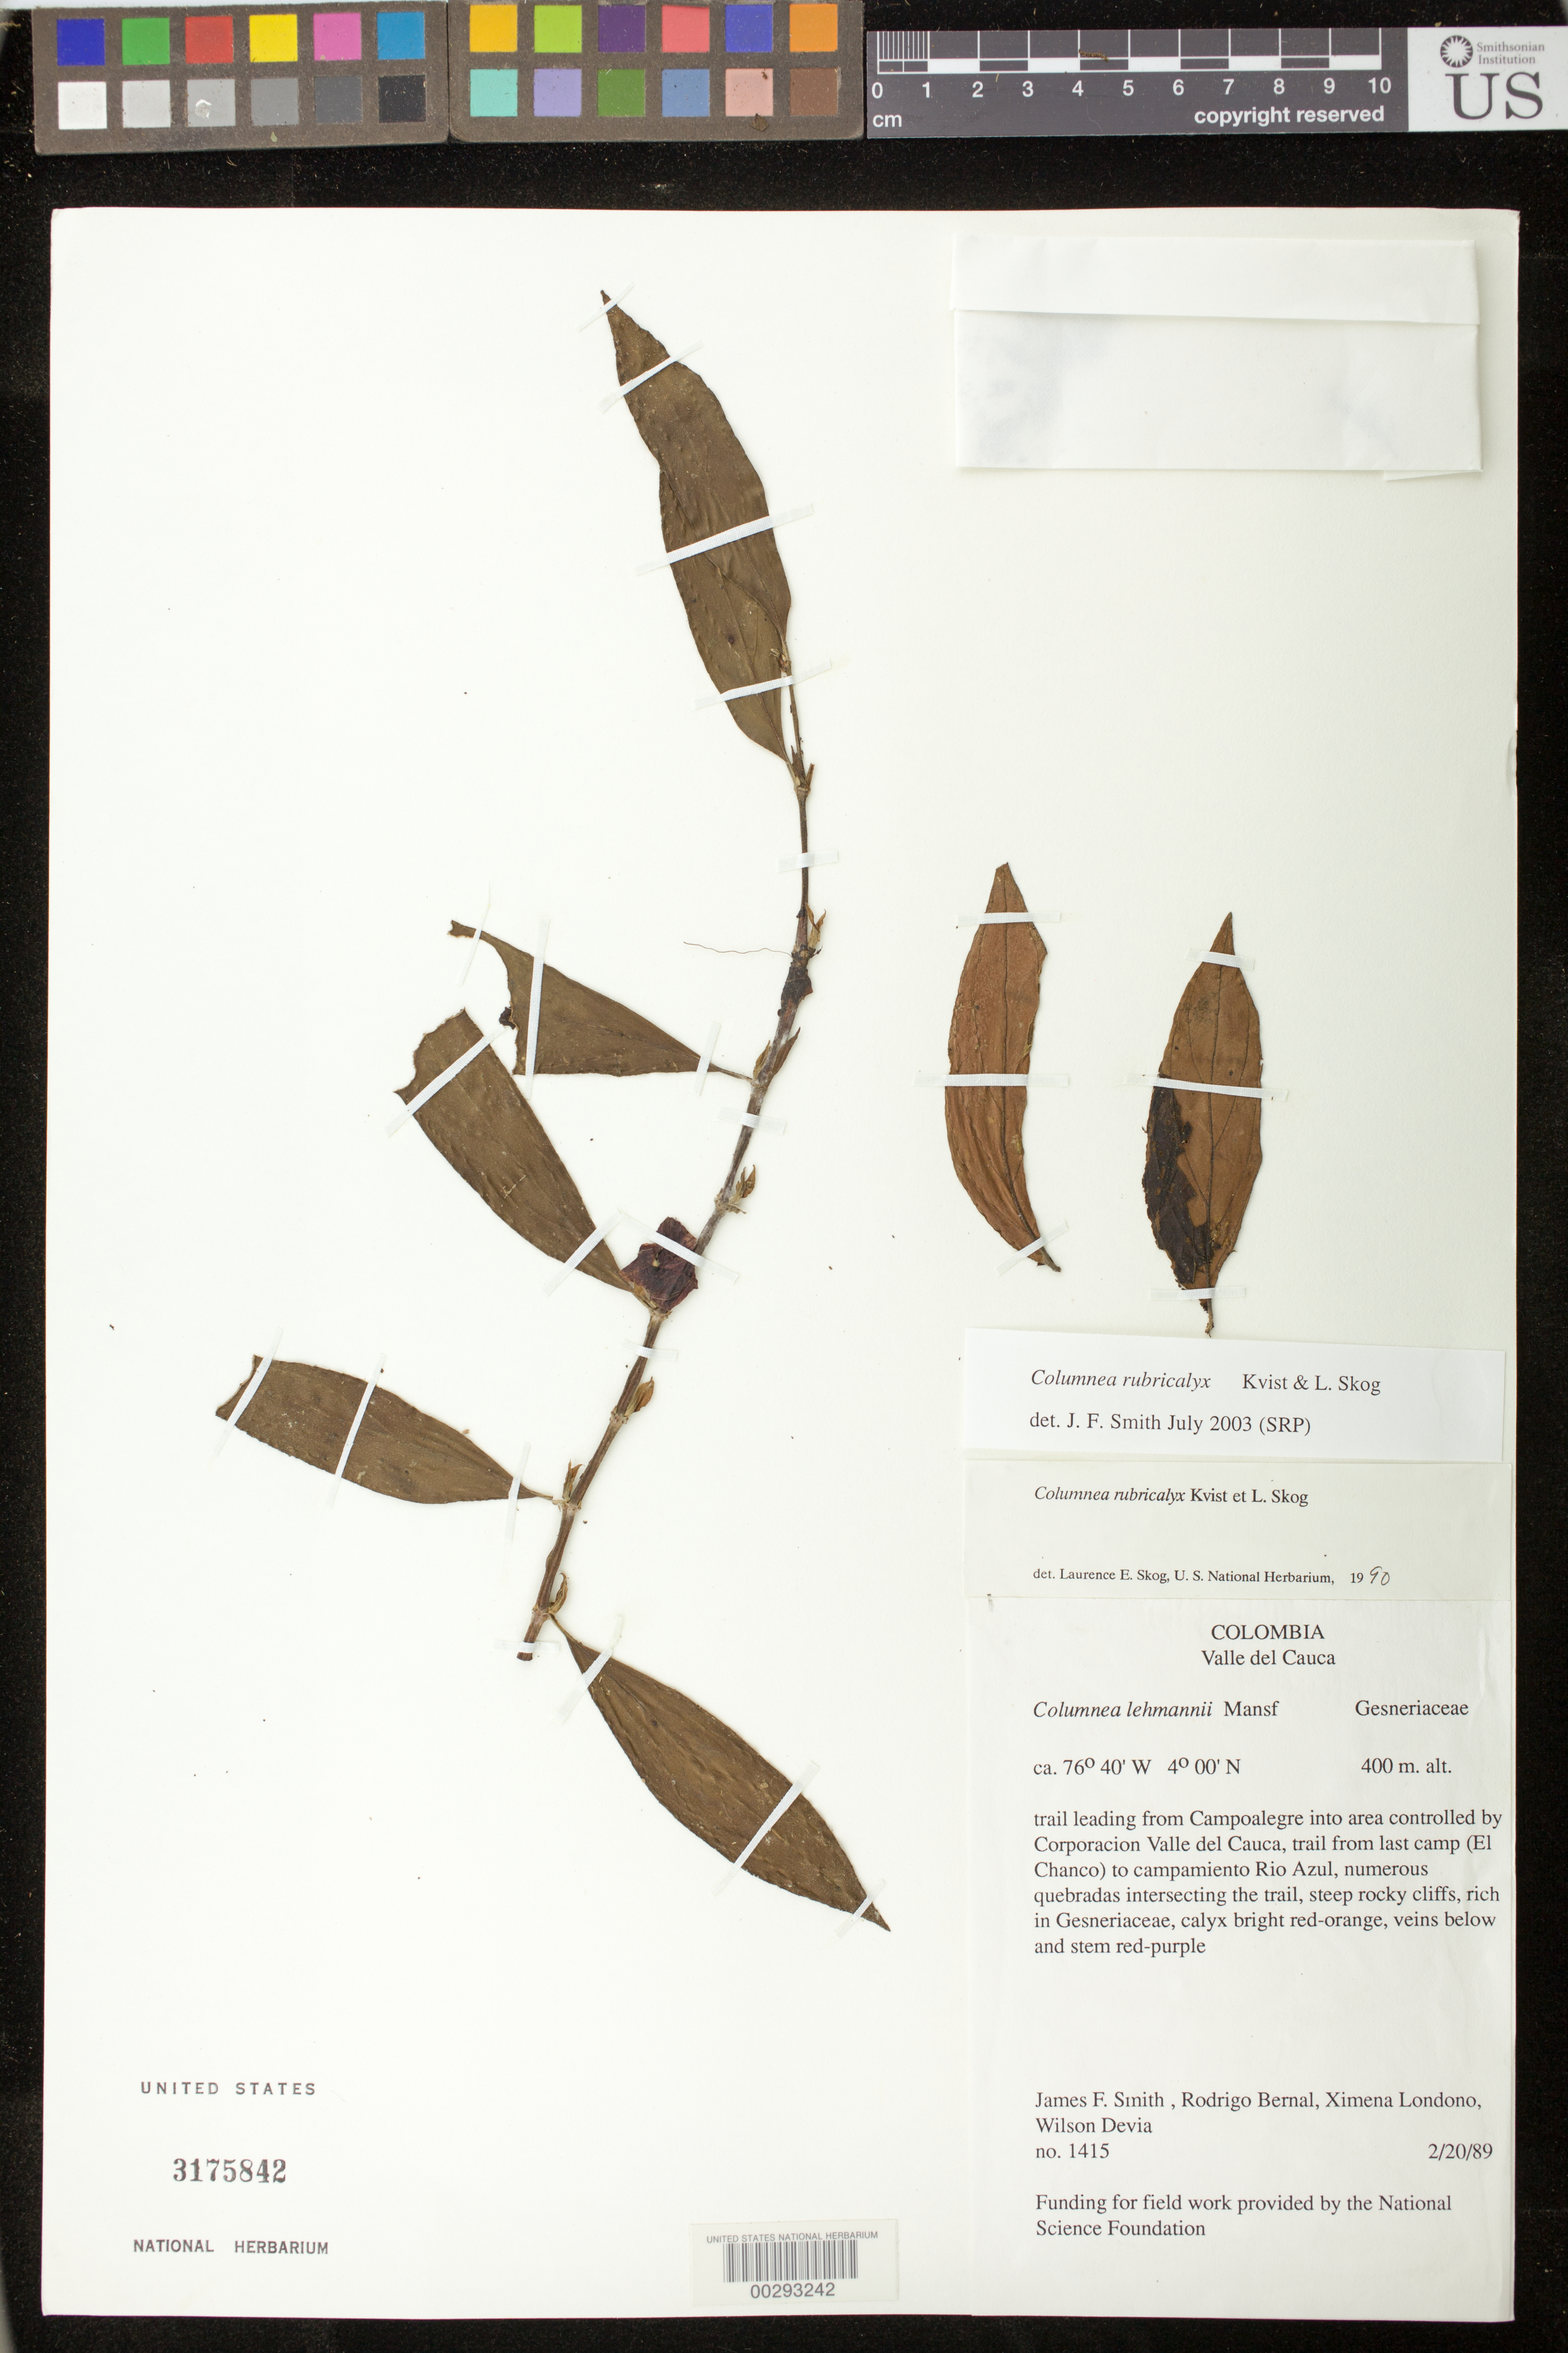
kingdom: Plantae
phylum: Tracheophyta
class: Magnoliopsida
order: Lamiales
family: Gesneriaceae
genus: Columnea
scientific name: Columnea rubricalyx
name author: L.P. Kvist & L.E. Skog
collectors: J. Smith, R. Bernal, X. Londoño & W. Devia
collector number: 1415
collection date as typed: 20 Feb 1989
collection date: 1989-02-20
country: Colombia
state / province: Valle del Cauca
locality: Campoalegre in area of Corporacion Valle del Cauca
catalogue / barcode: US 3175842